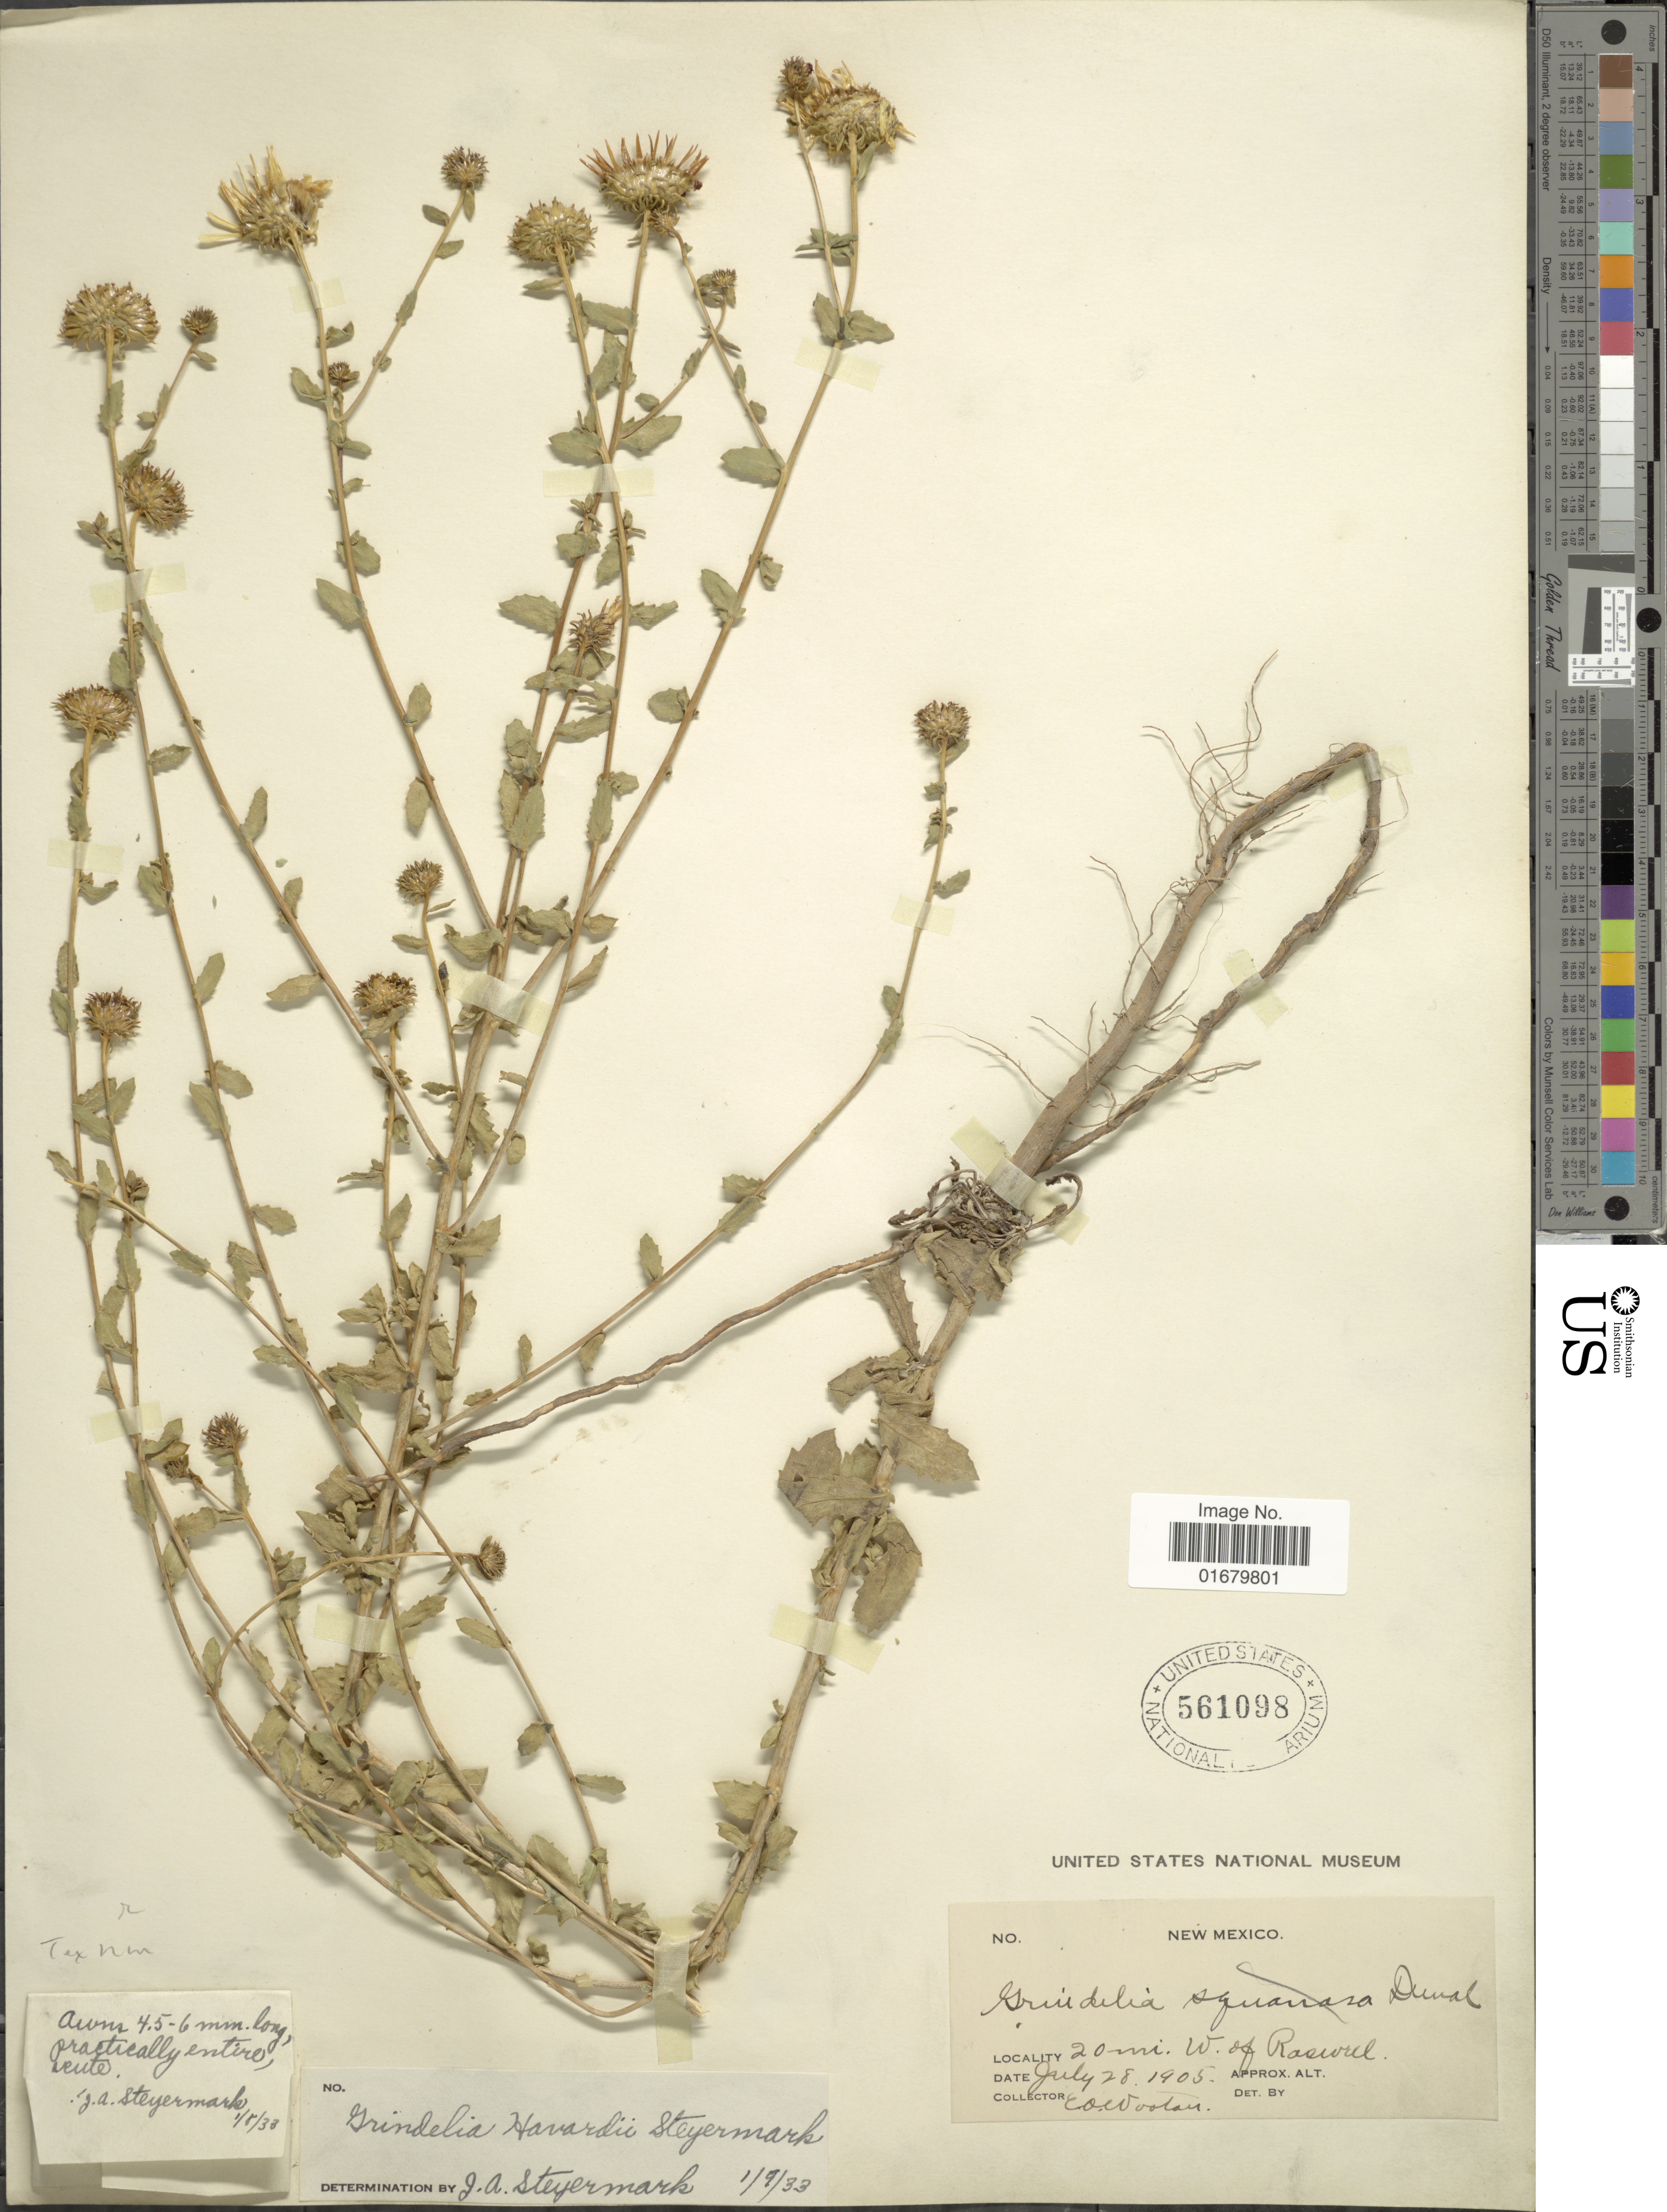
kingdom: Plantae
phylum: Tracheophyta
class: Magnoliopsida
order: Asterales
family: Asteraceae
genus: Grindelia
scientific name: Grindelia havardii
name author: Steyerm.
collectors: E. O. Wooton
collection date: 1905-07-28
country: United States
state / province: New Mexico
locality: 20 mi. W. of Roswell.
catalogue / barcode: US 561098